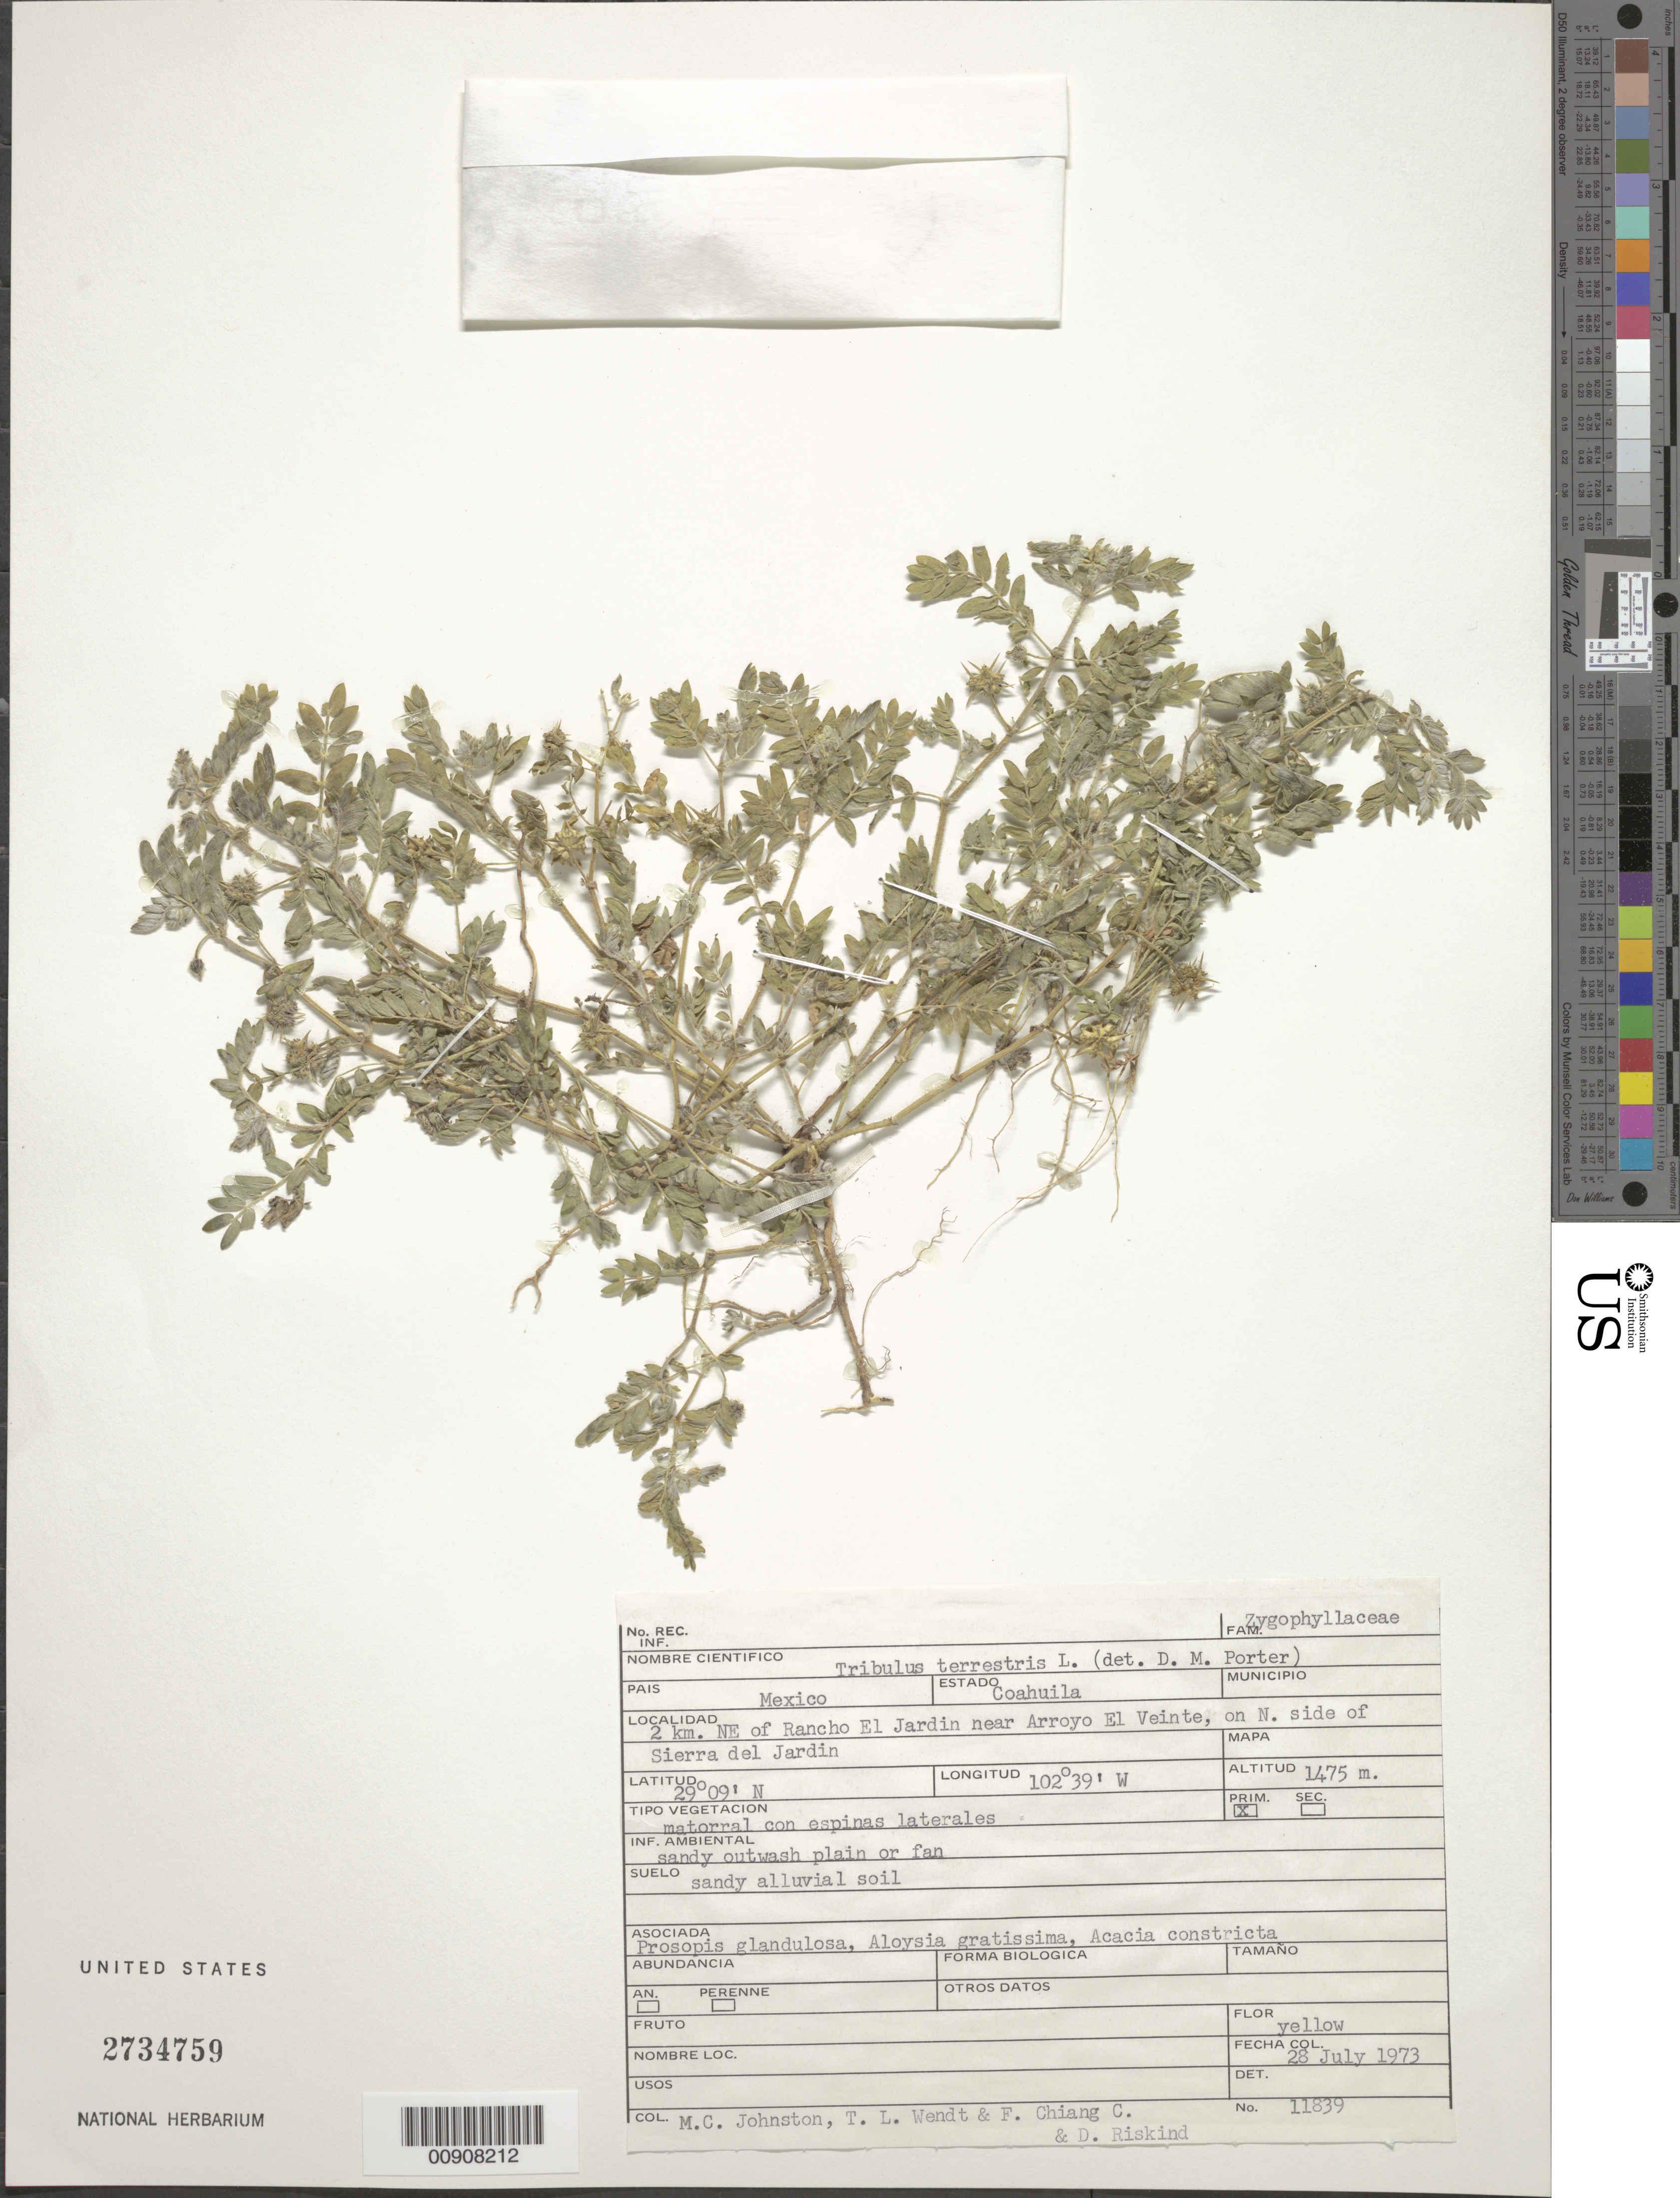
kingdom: Plantae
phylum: Tracheophyta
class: Magnoliopsida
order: Zygophyllales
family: Zygophyllaceae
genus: Tribulus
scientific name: Tribulus terrestris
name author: L.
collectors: M. Johnston, T. L. Wendt, F. Chiang & D. Riskind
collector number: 11839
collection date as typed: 28 Jul 1973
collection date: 1973-07-28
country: Mexico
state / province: Coahuila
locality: Estado Coahuila: 2 km. NE of Rancho El Jardín near Arroyo El Veinte, on N. side of Sierra del Jardín.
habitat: Matorral con espinas laterales. Sandy outwash plain or fan. Sandy alluvial soil. Asociada: Prosopis glandulosa, Aloysia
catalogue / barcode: US 2734759